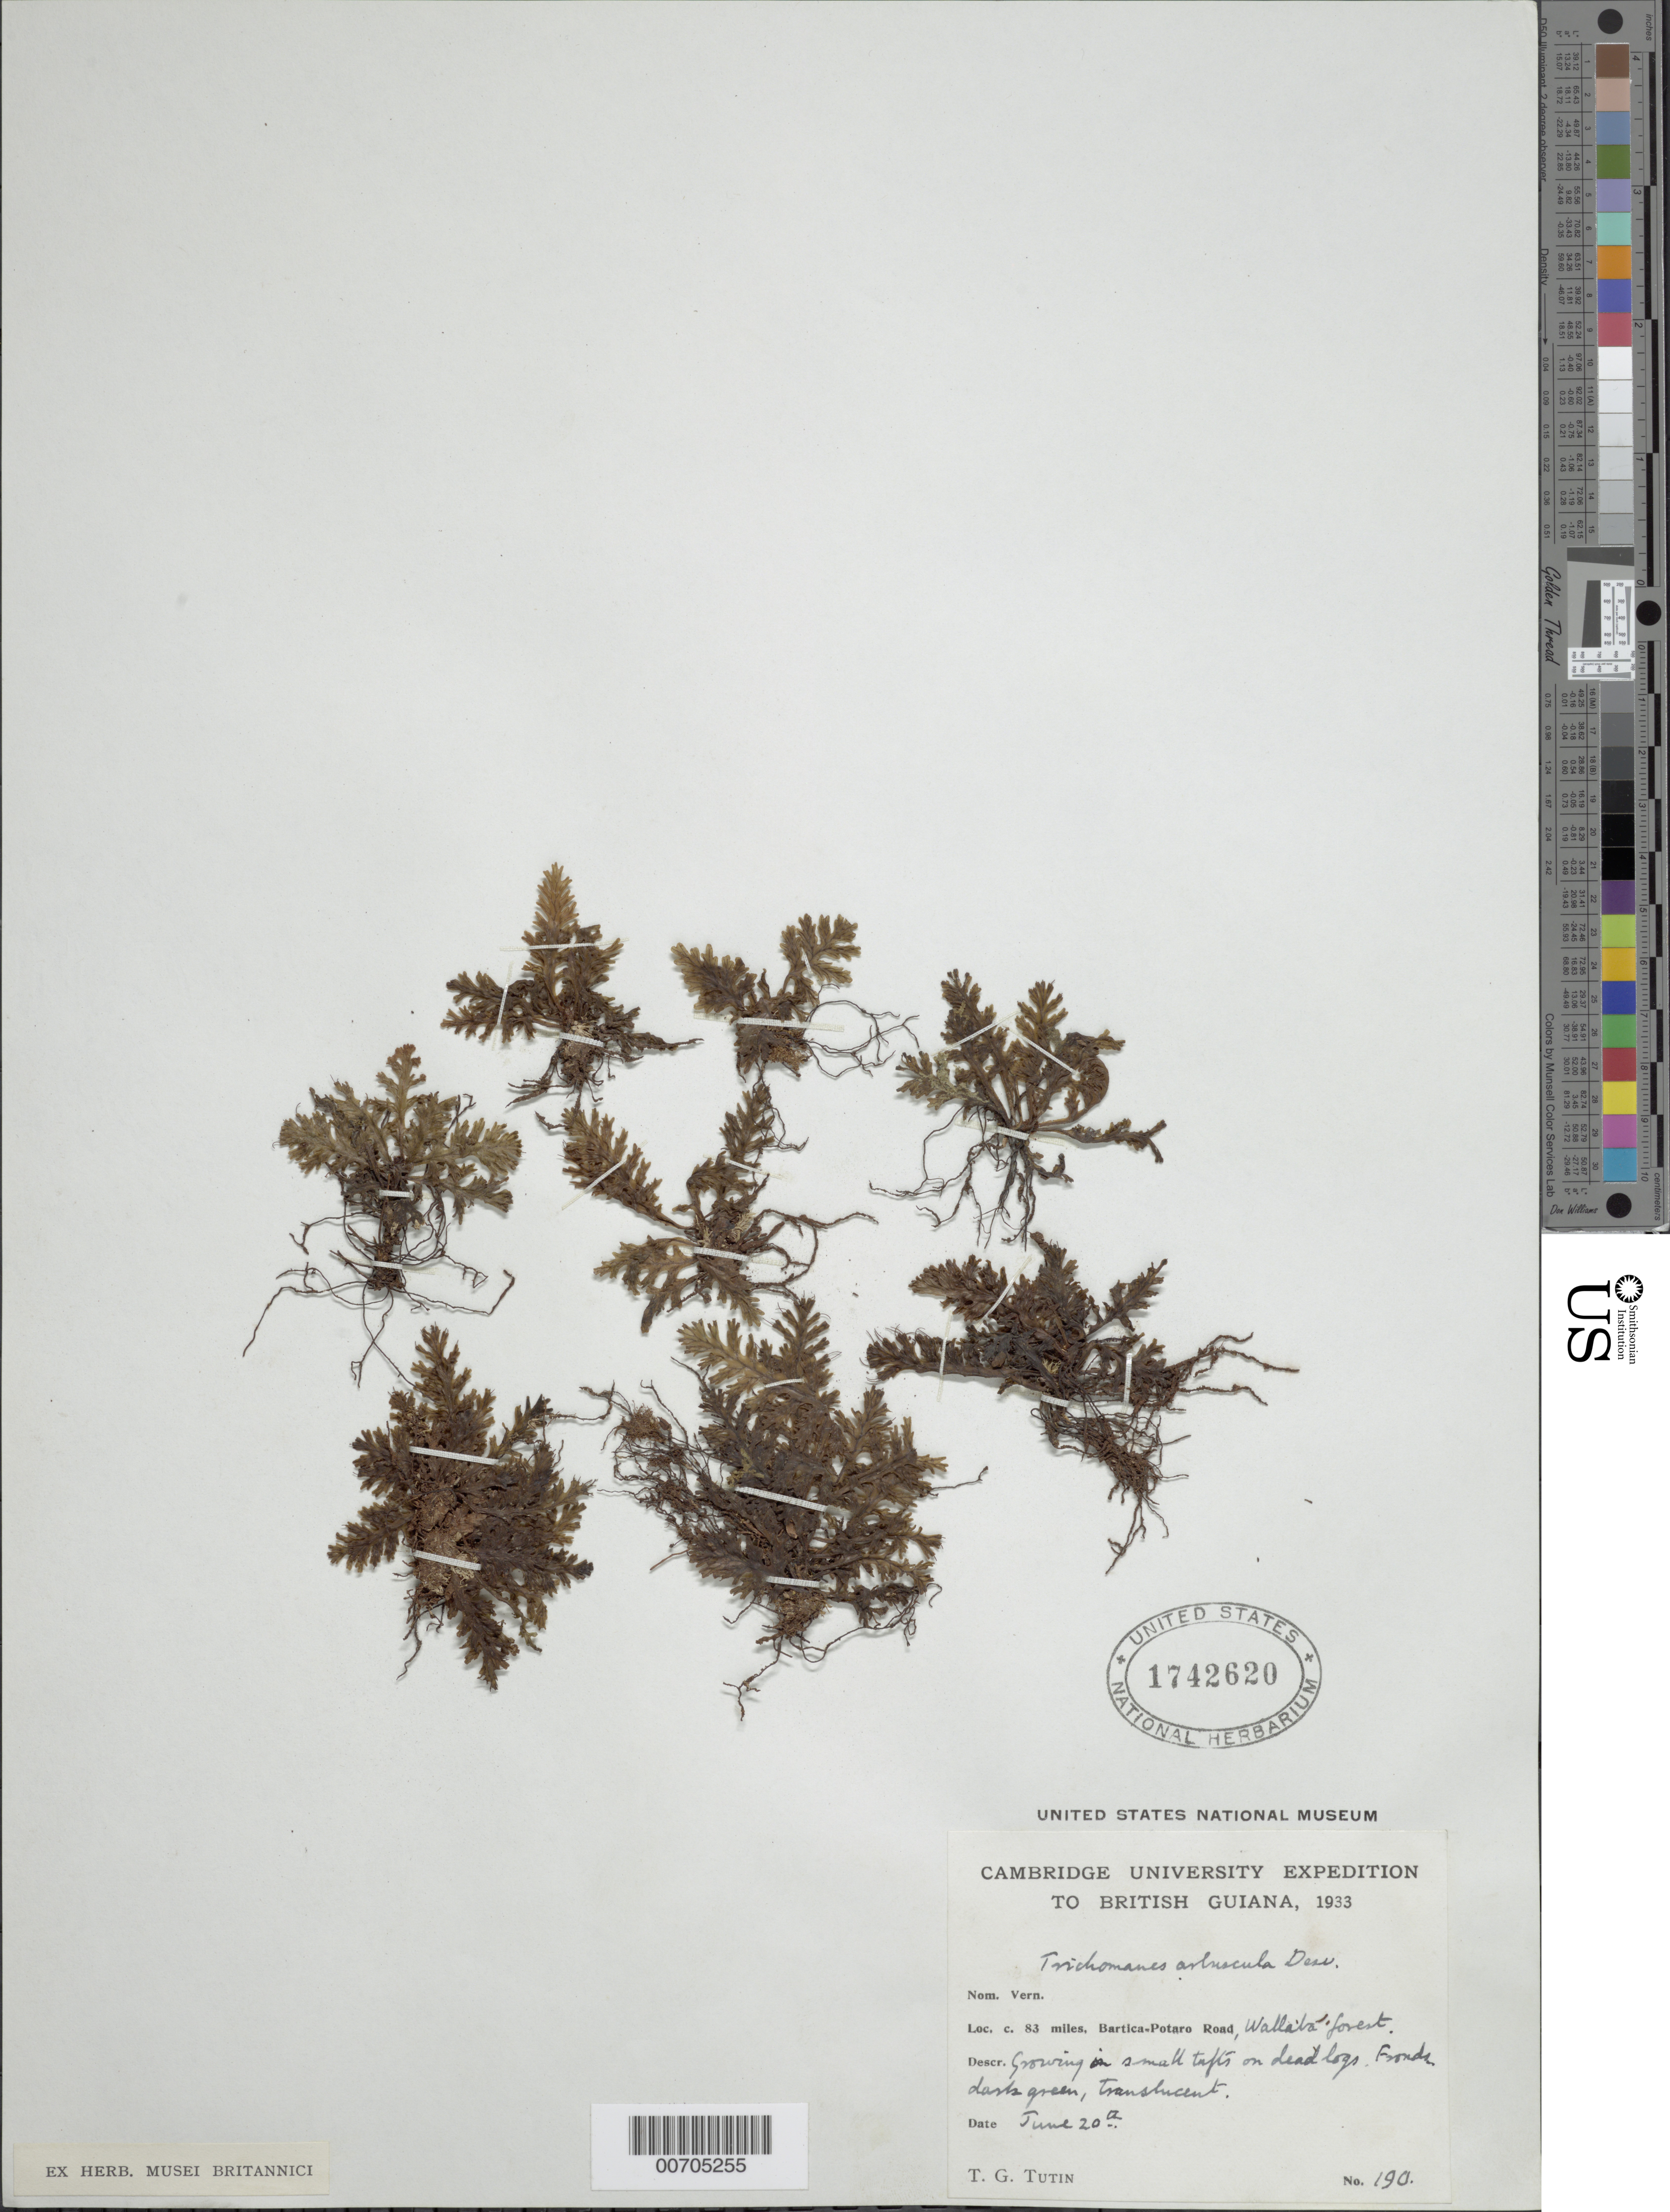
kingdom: Plantae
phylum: Tracheophyta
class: Polypodiopsida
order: Hymenophyllales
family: Hymenophyllaceae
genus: Trichomanes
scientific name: Trichomanes arbuscula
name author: Desv.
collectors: T. G. Tutin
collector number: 190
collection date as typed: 20-Jun-33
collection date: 1933-06-20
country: Guyana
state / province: Potaro-Siparuni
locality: Bartica-Potaro road, mile 83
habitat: Wallaba forest, on dead logs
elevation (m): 122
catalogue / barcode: US 1742620